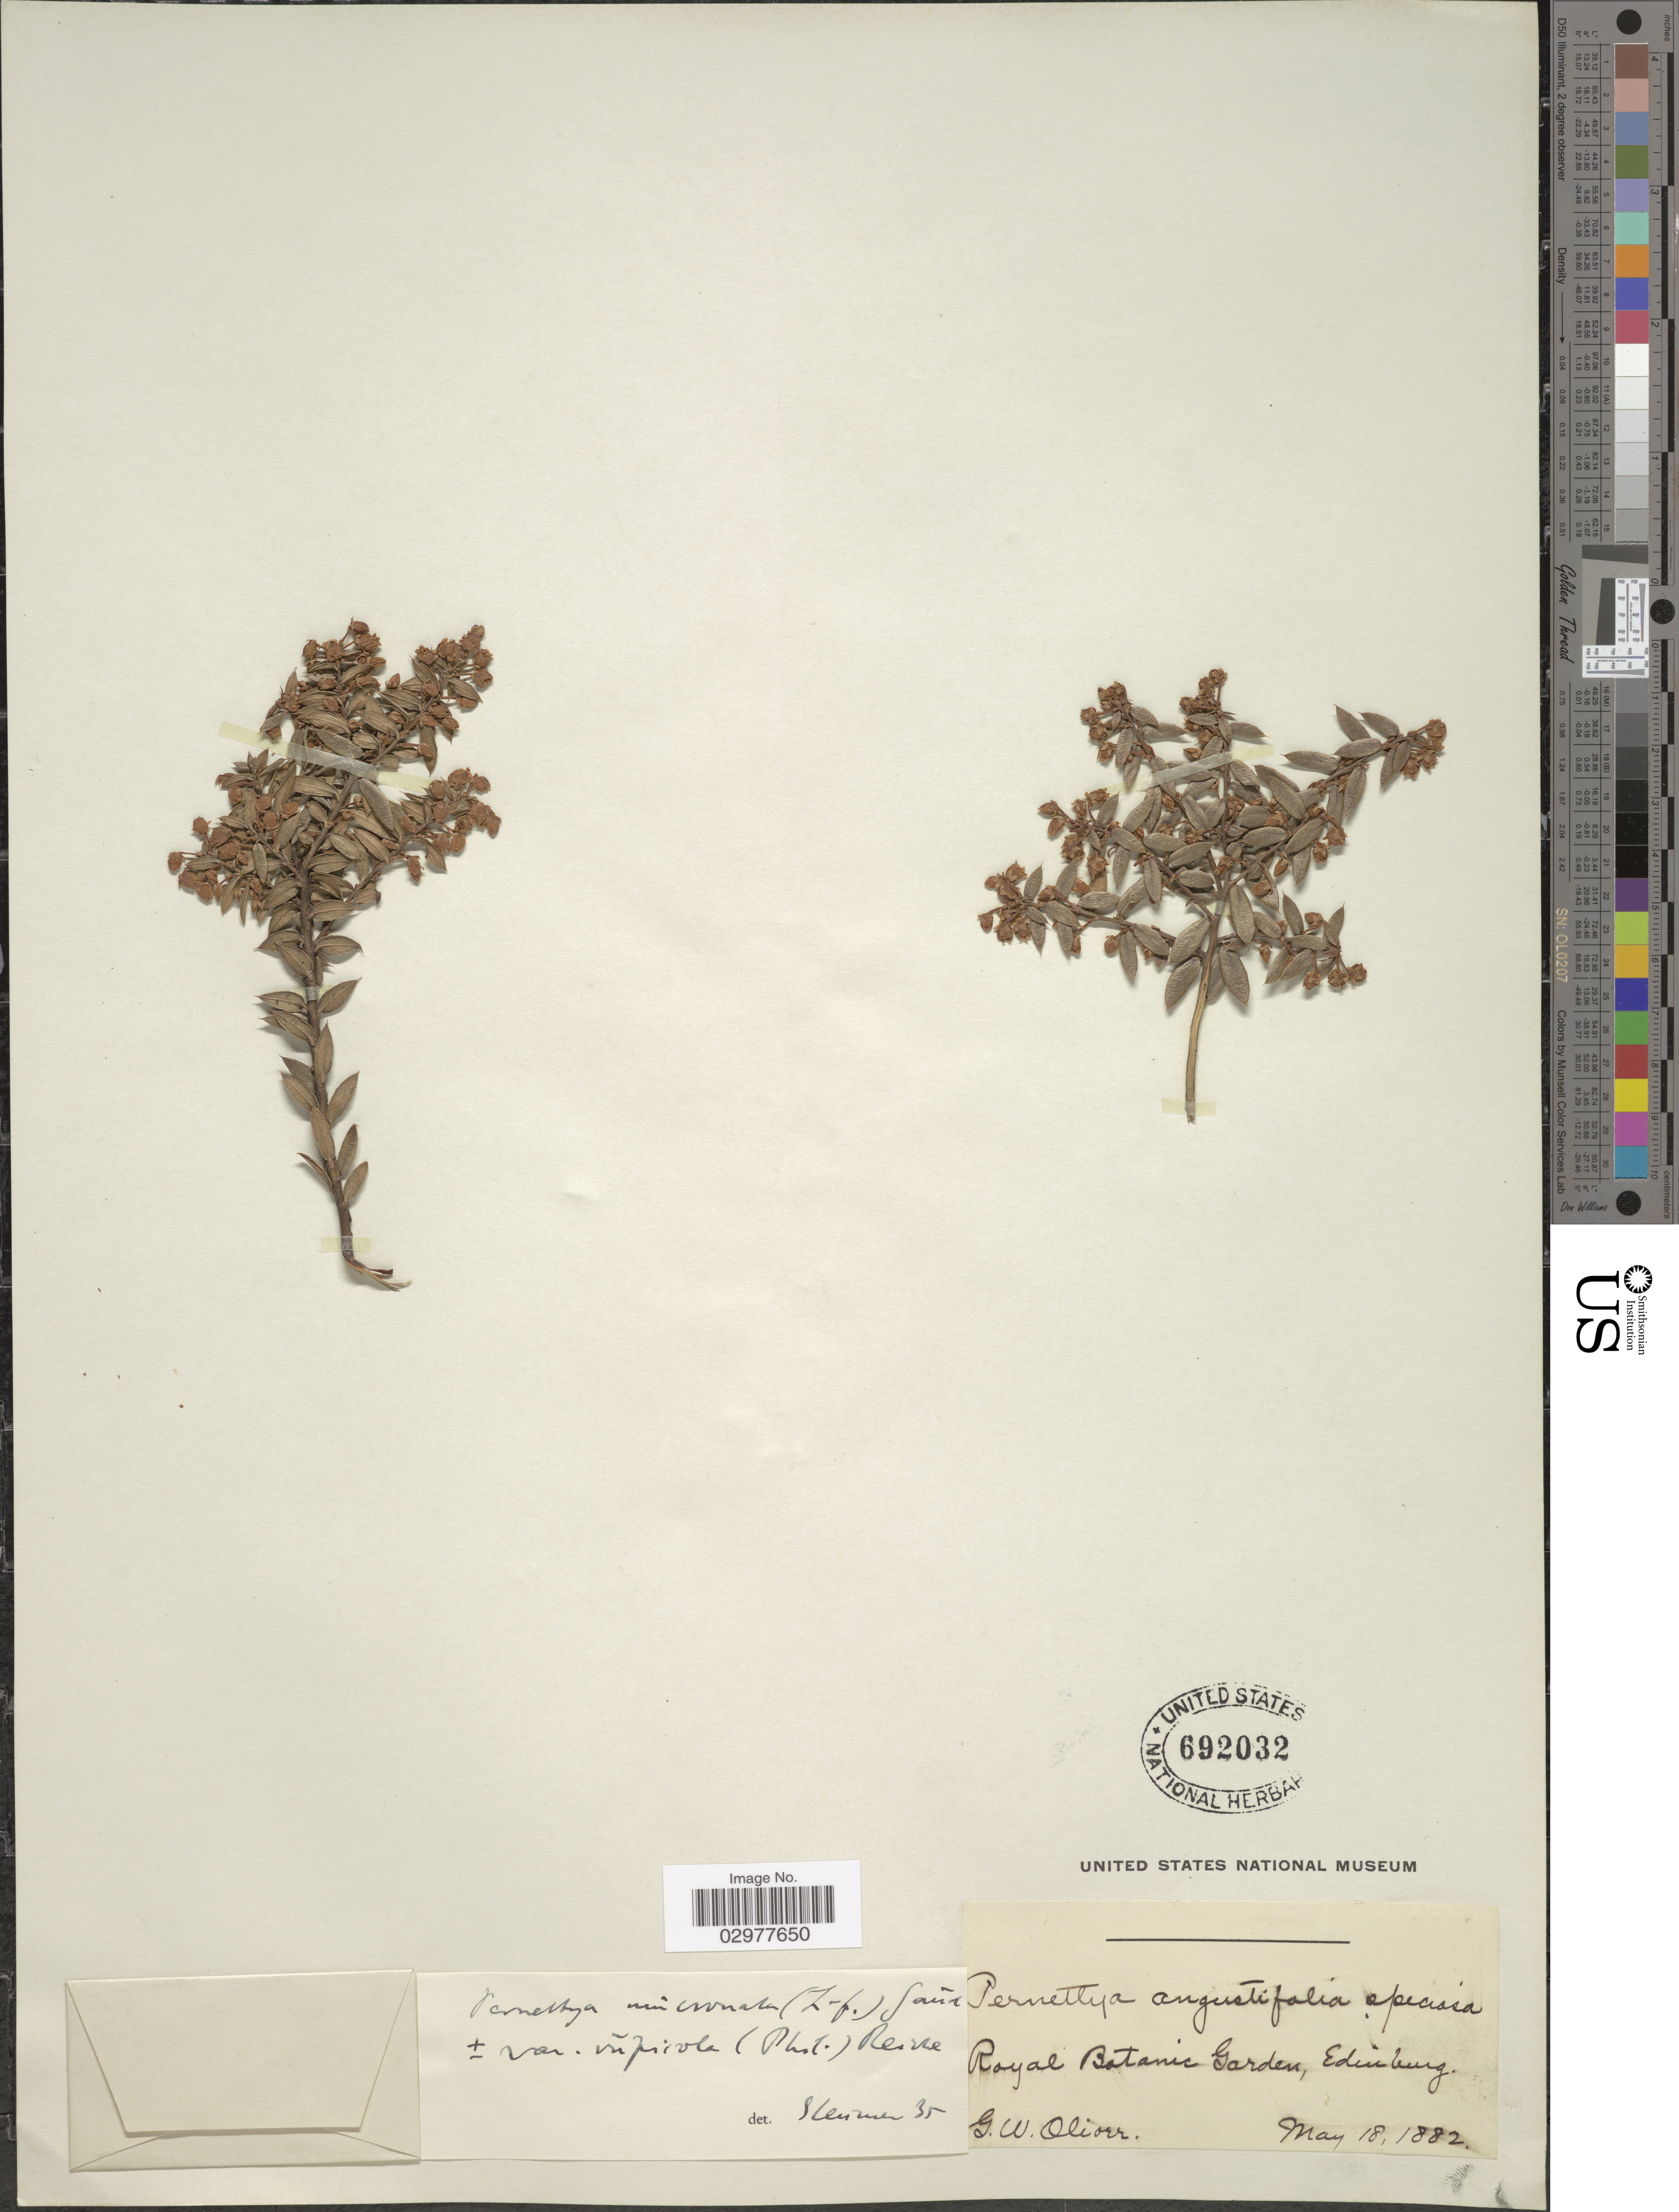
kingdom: Plantae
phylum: Tracheophyta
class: Magnoliopsida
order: Ericales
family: Ericaceae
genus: Pernettya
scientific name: Pernettya mucronata var. rupicola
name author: (Phil.) Reiche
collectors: G. W. Oliver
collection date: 1882-05-18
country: United Kingdom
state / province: Scotland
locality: Royal Botanic Garden, Edinburg.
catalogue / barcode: US 692032